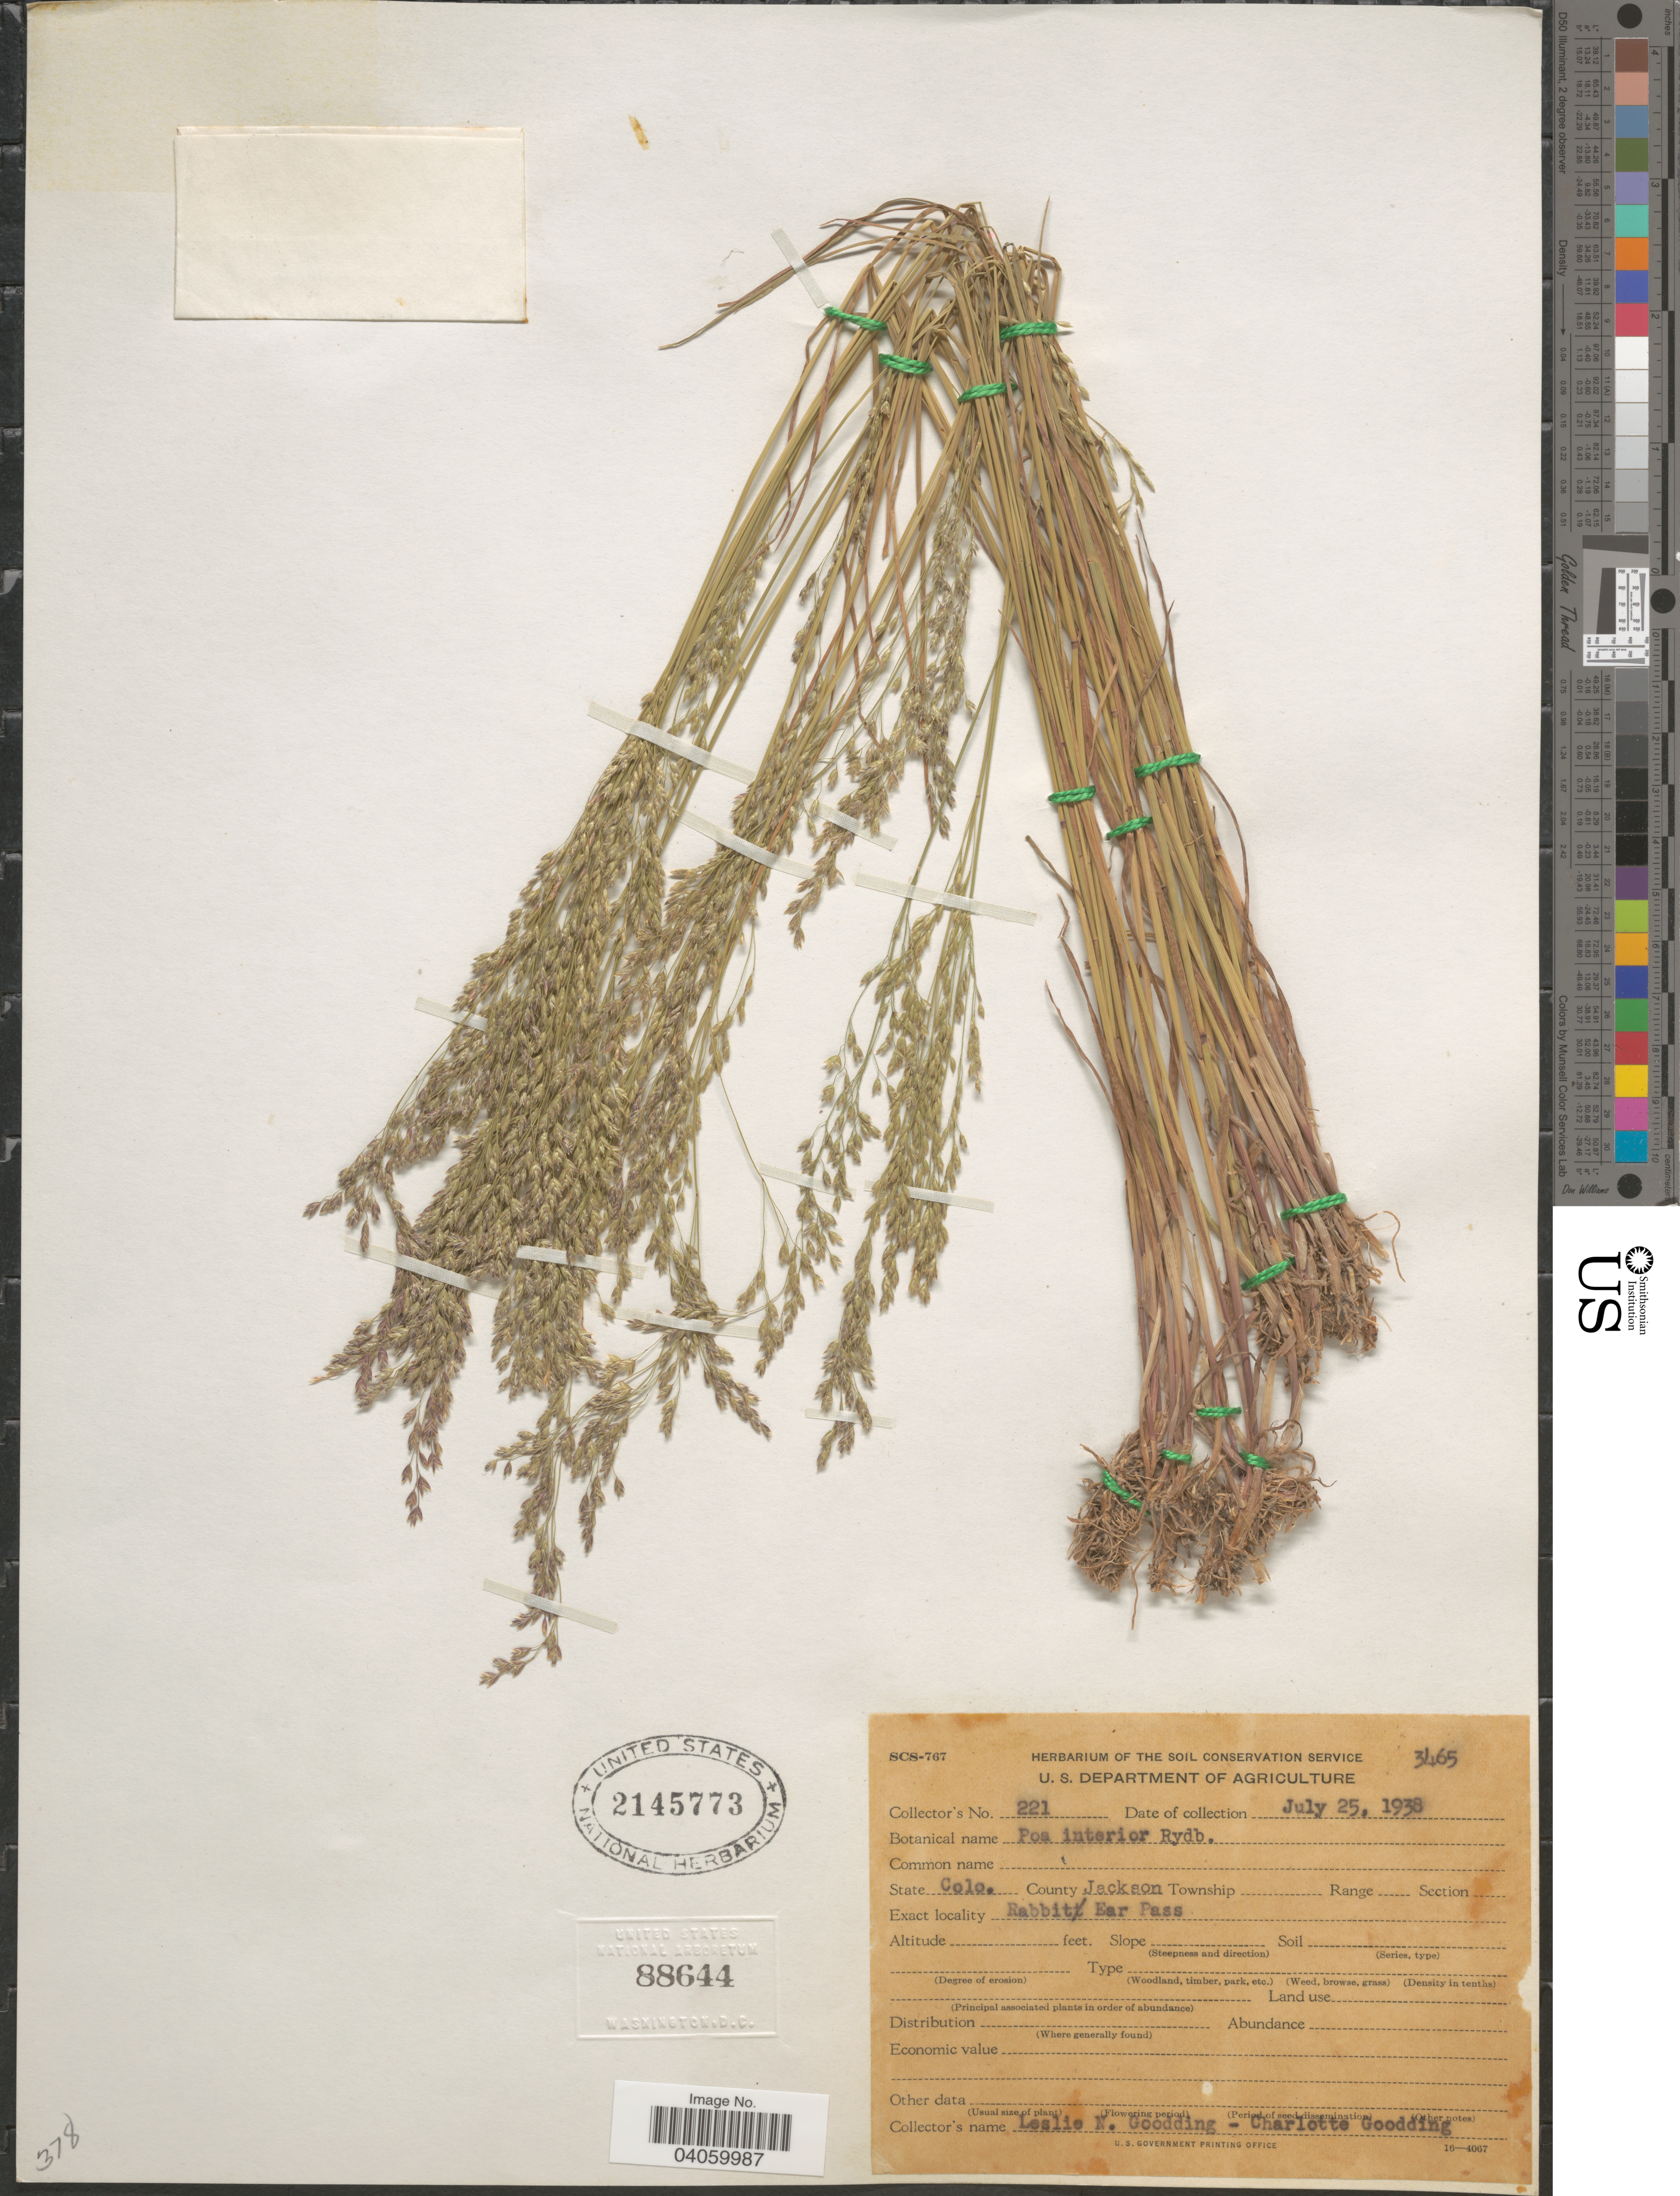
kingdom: Plantae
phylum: Tracheophyta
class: Liliopsida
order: Poales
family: Poaceae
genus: Poa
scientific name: Poa interior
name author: Rydb.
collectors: L. N. Goodding & C. Goodding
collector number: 221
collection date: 1938-07-25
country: United States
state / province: Colorado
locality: County Jackson. Rabbit Ear Pass.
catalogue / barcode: US 2145773